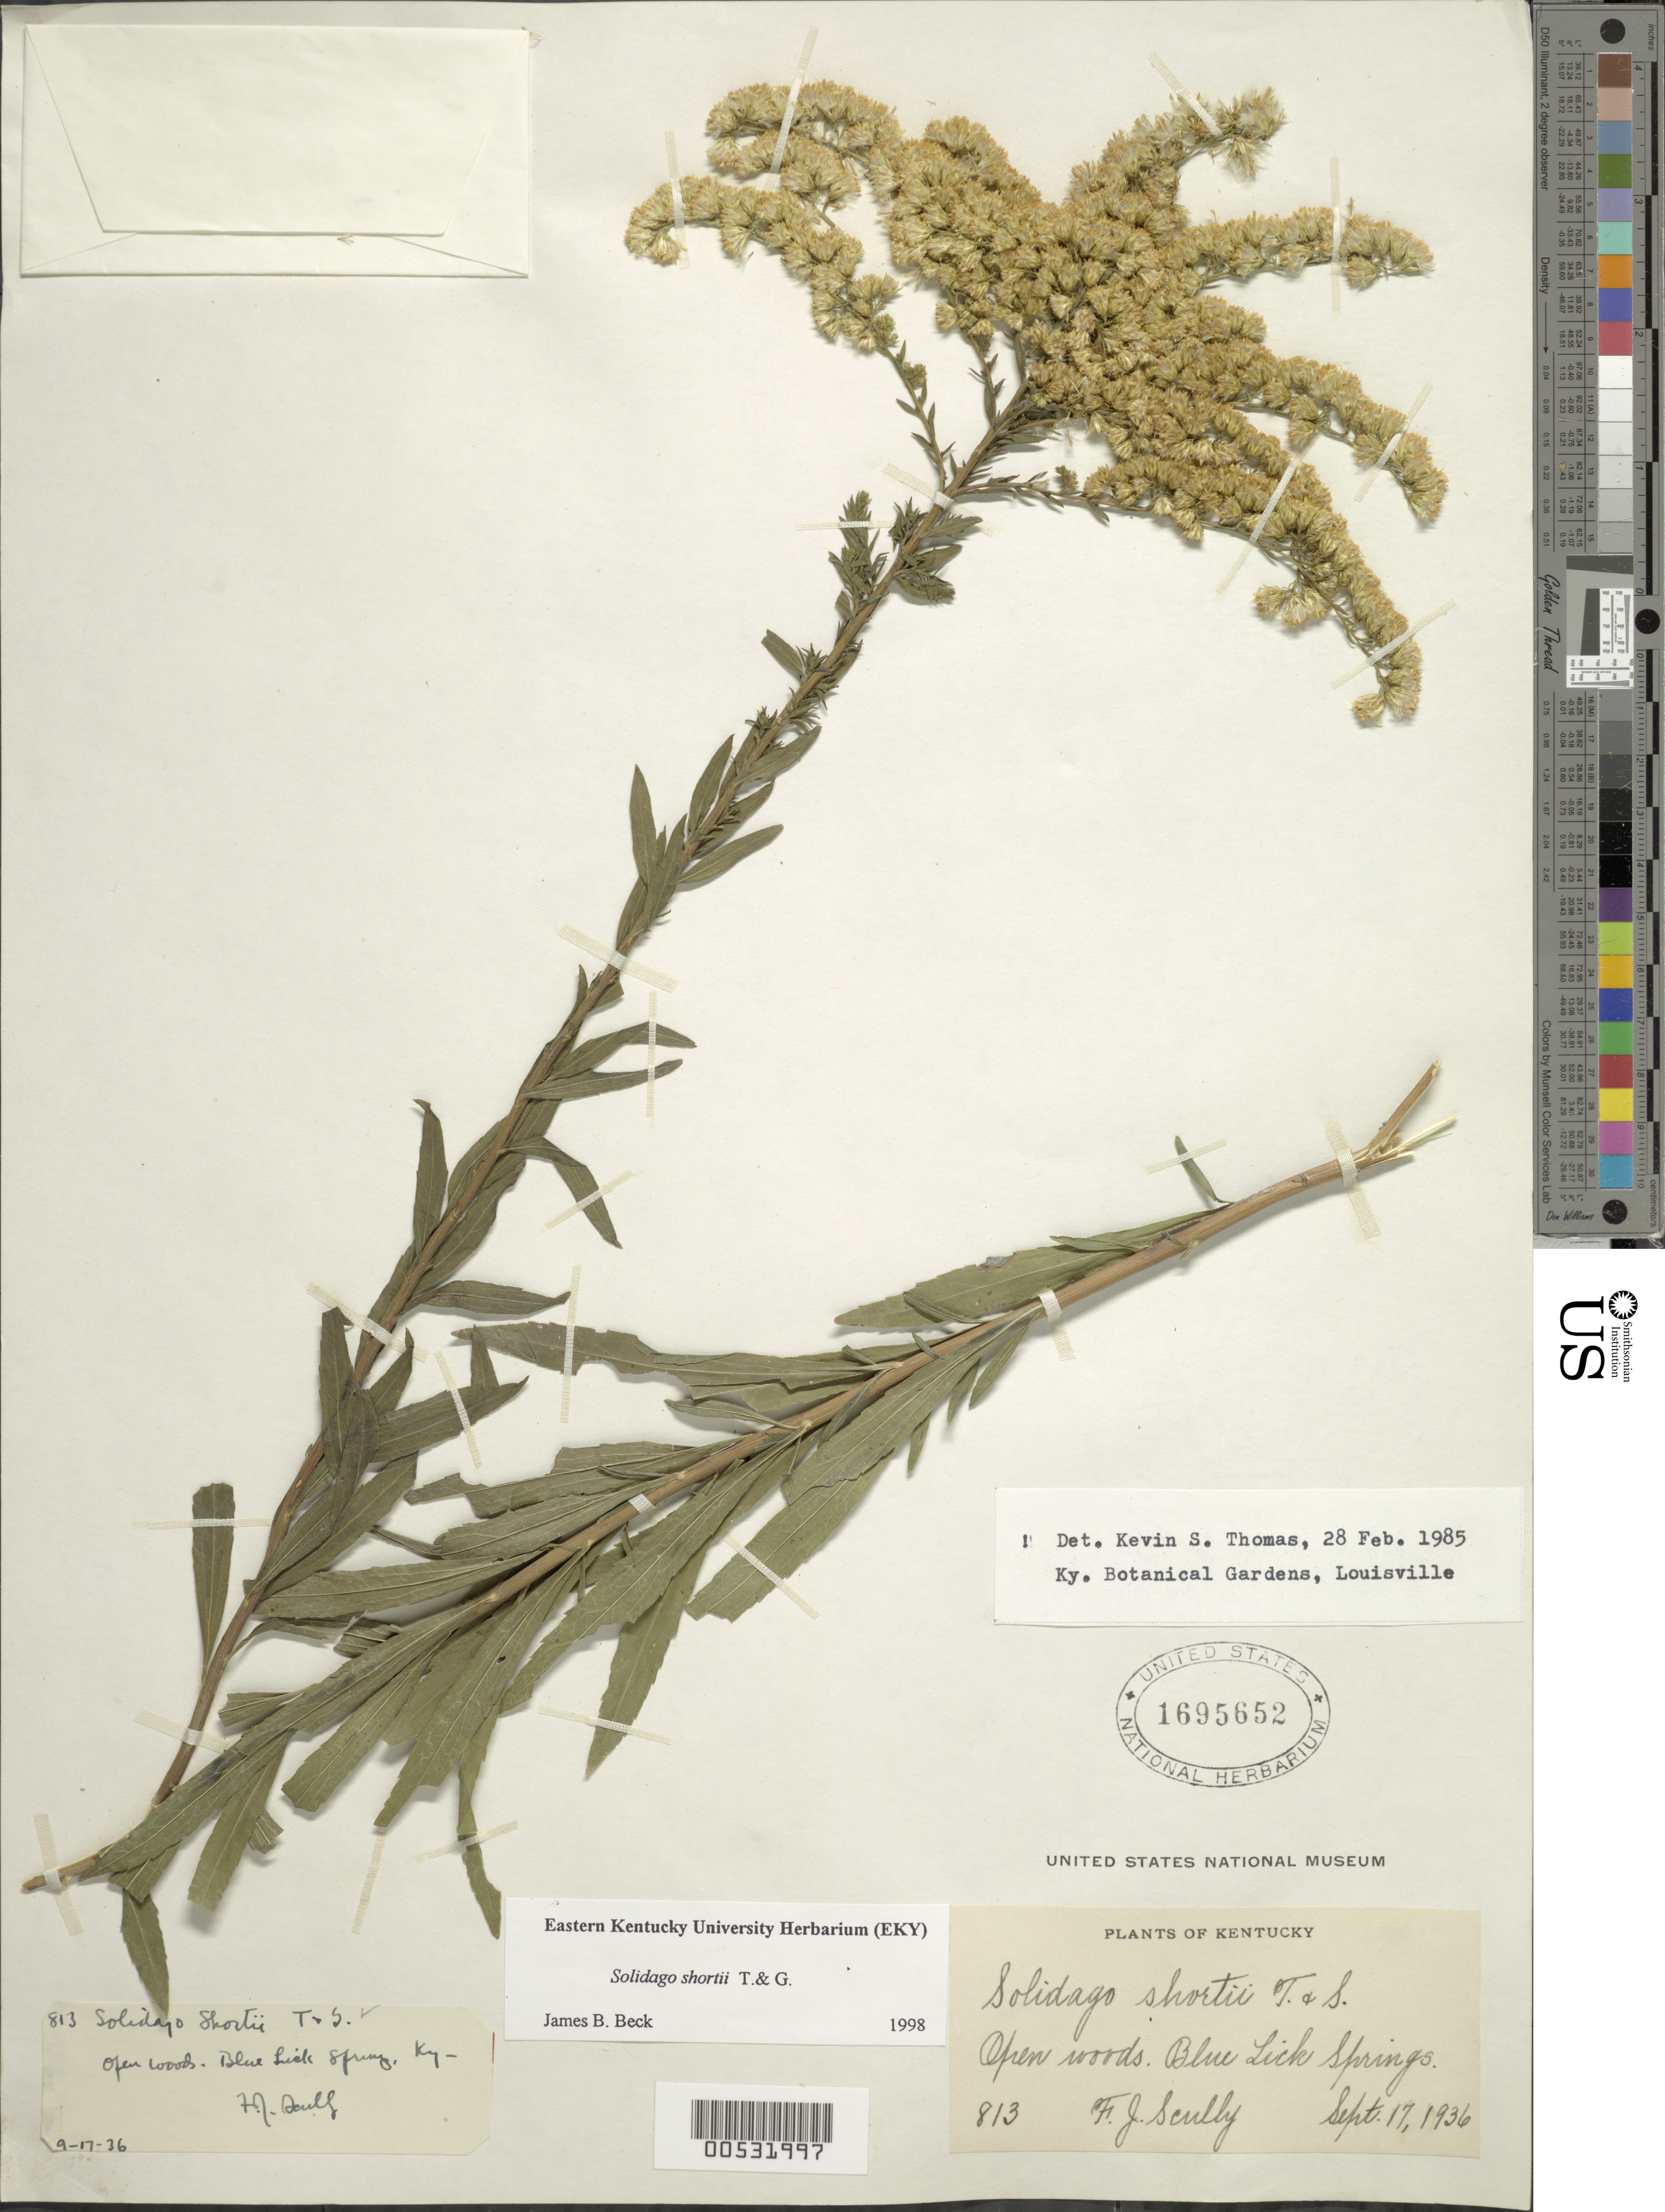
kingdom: Plantae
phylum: Tracheophyta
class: Magnoliopsida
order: Asterales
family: Asteraceae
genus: Solidago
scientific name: Solidago shortii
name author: Torr. & A. Gray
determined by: Thomas, K.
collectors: F. J. Scully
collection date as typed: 17 Sep 1936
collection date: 1936-09-17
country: United States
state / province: Kentucky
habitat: Open woods.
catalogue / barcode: US 1695652